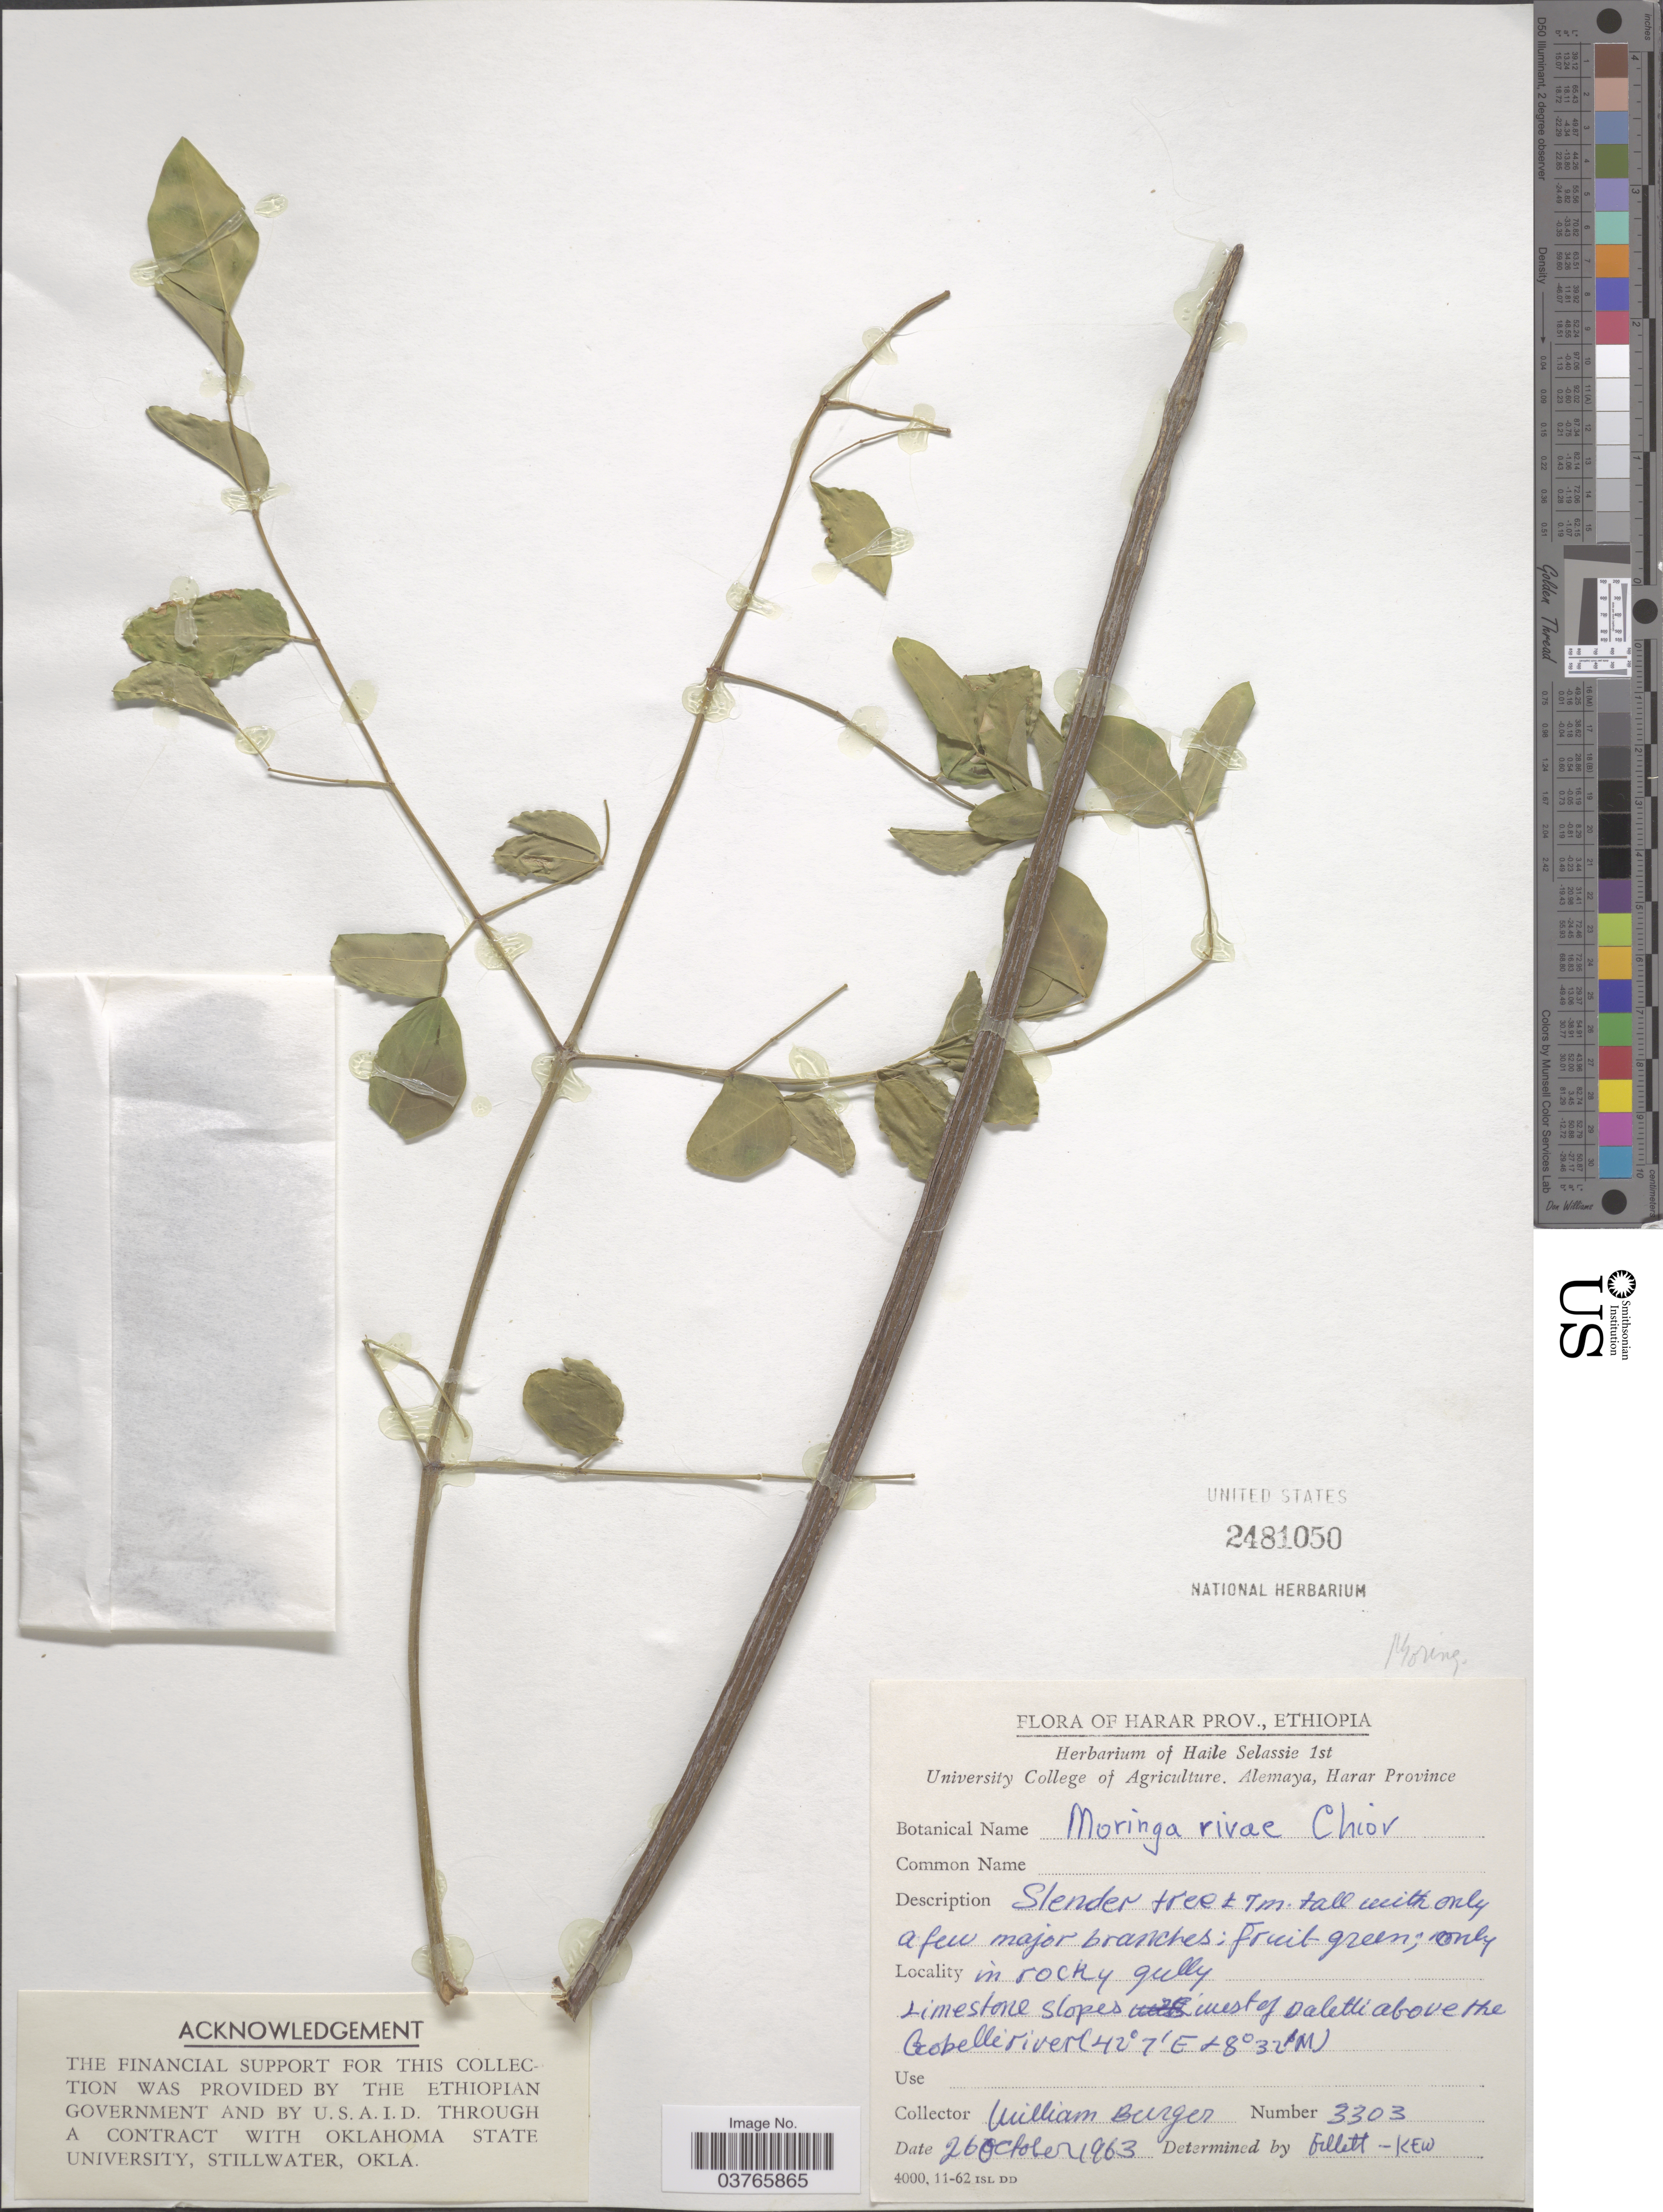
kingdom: Plantae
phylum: Tracheophyta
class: Magnoliopsida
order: Brassicales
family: Moringaceae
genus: Moringa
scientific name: Moringa rivae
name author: Chiov.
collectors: W. Burger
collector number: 3303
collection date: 1963-10-26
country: Ethiopia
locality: Harar Prov. Limestone slopes west of Daletli above the Gobelli River.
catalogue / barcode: US 2481050